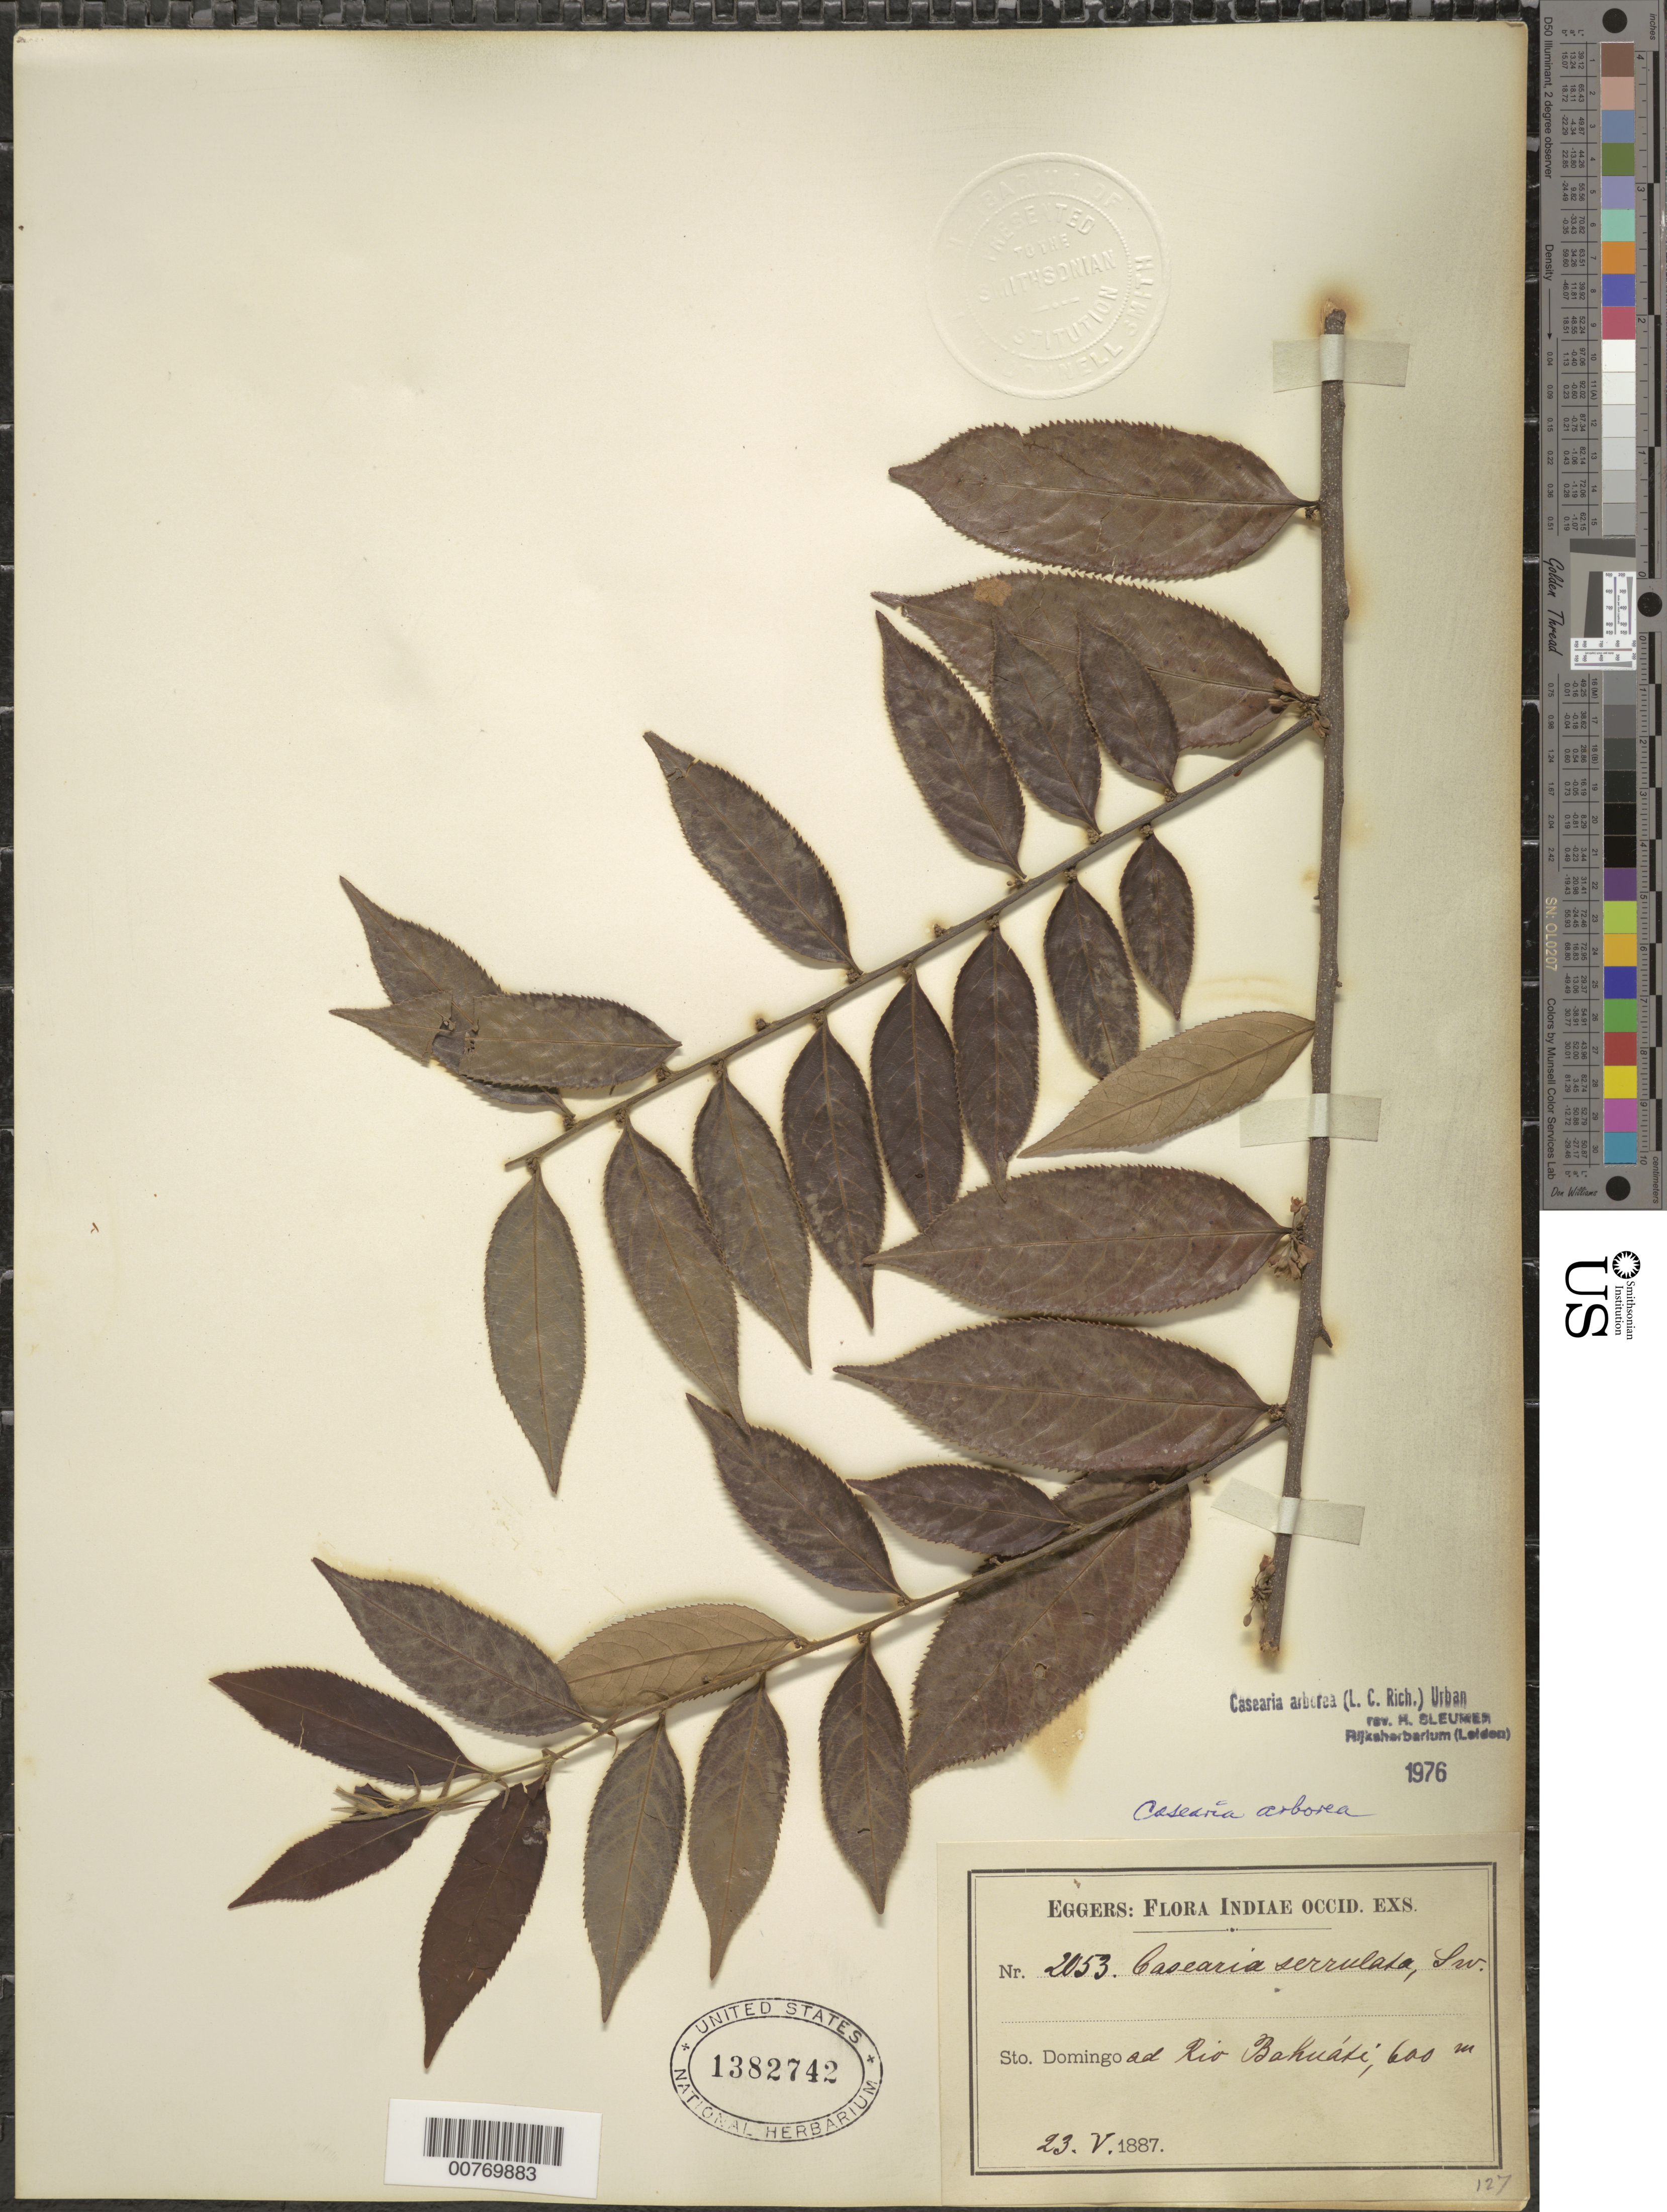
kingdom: Plantae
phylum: Tracheophyta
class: Magnoliopsida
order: Malpighiales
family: Salicaceae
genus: Casearia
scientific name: Casearia arborea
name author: (Rich.) Urb.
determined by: Sleumer, H. O.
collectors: H. F. A. von Eggers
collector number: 2053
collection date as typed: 23 May 1887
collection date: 1887-05-23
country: Dominican Republic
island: Hispaniola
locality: Bahuáti river.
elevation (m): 600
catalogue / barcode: US 1382742